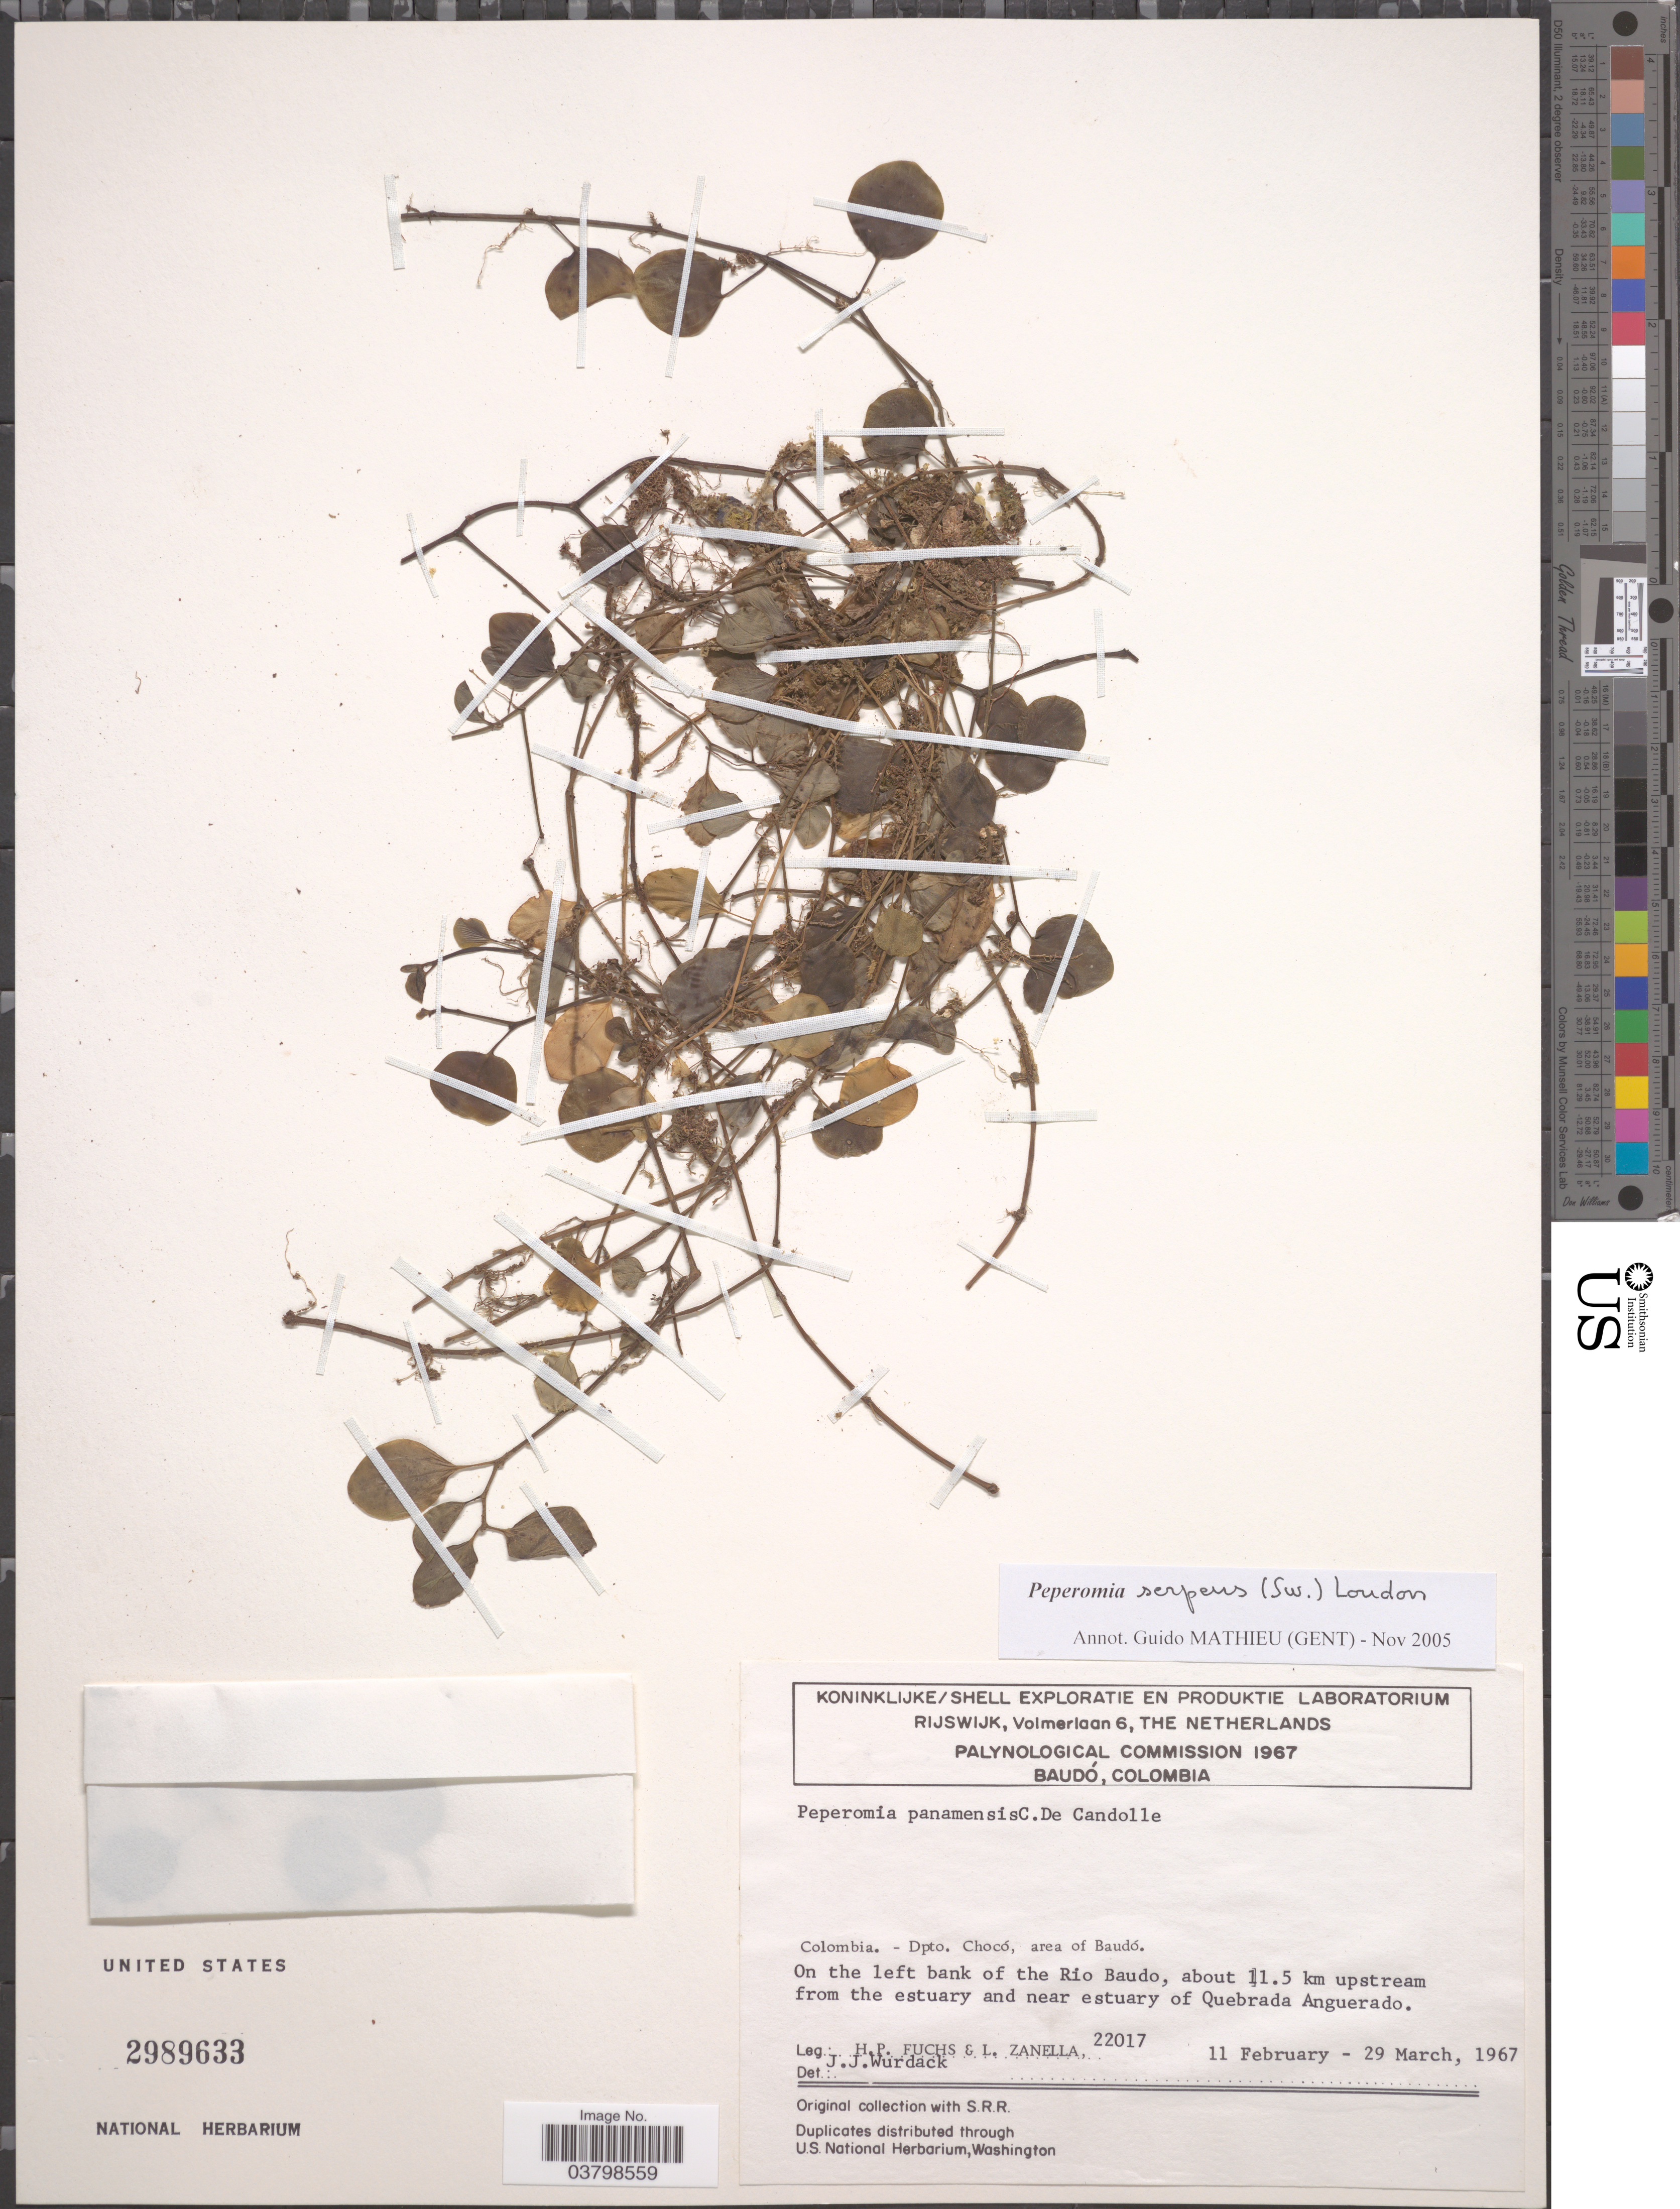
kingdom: Plantae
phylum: Tracheophyta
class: Magnoliopsida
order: Piperales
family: Piperaceae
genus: Peperomia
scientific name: Peperomia serpens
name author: (Sw.) Loudon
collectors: H. P. Fuchs & L. Zanella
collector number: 22017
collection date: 1967-02-11/1967-03-29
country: Colombia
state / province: Chocó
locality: Dpto. Chocó, area of Baudó. On the left bank of the Rio Baudo, about 11.5 km upstream from the estuary and near estuary of Quebrada Anguerado.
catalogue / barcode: US 2989633